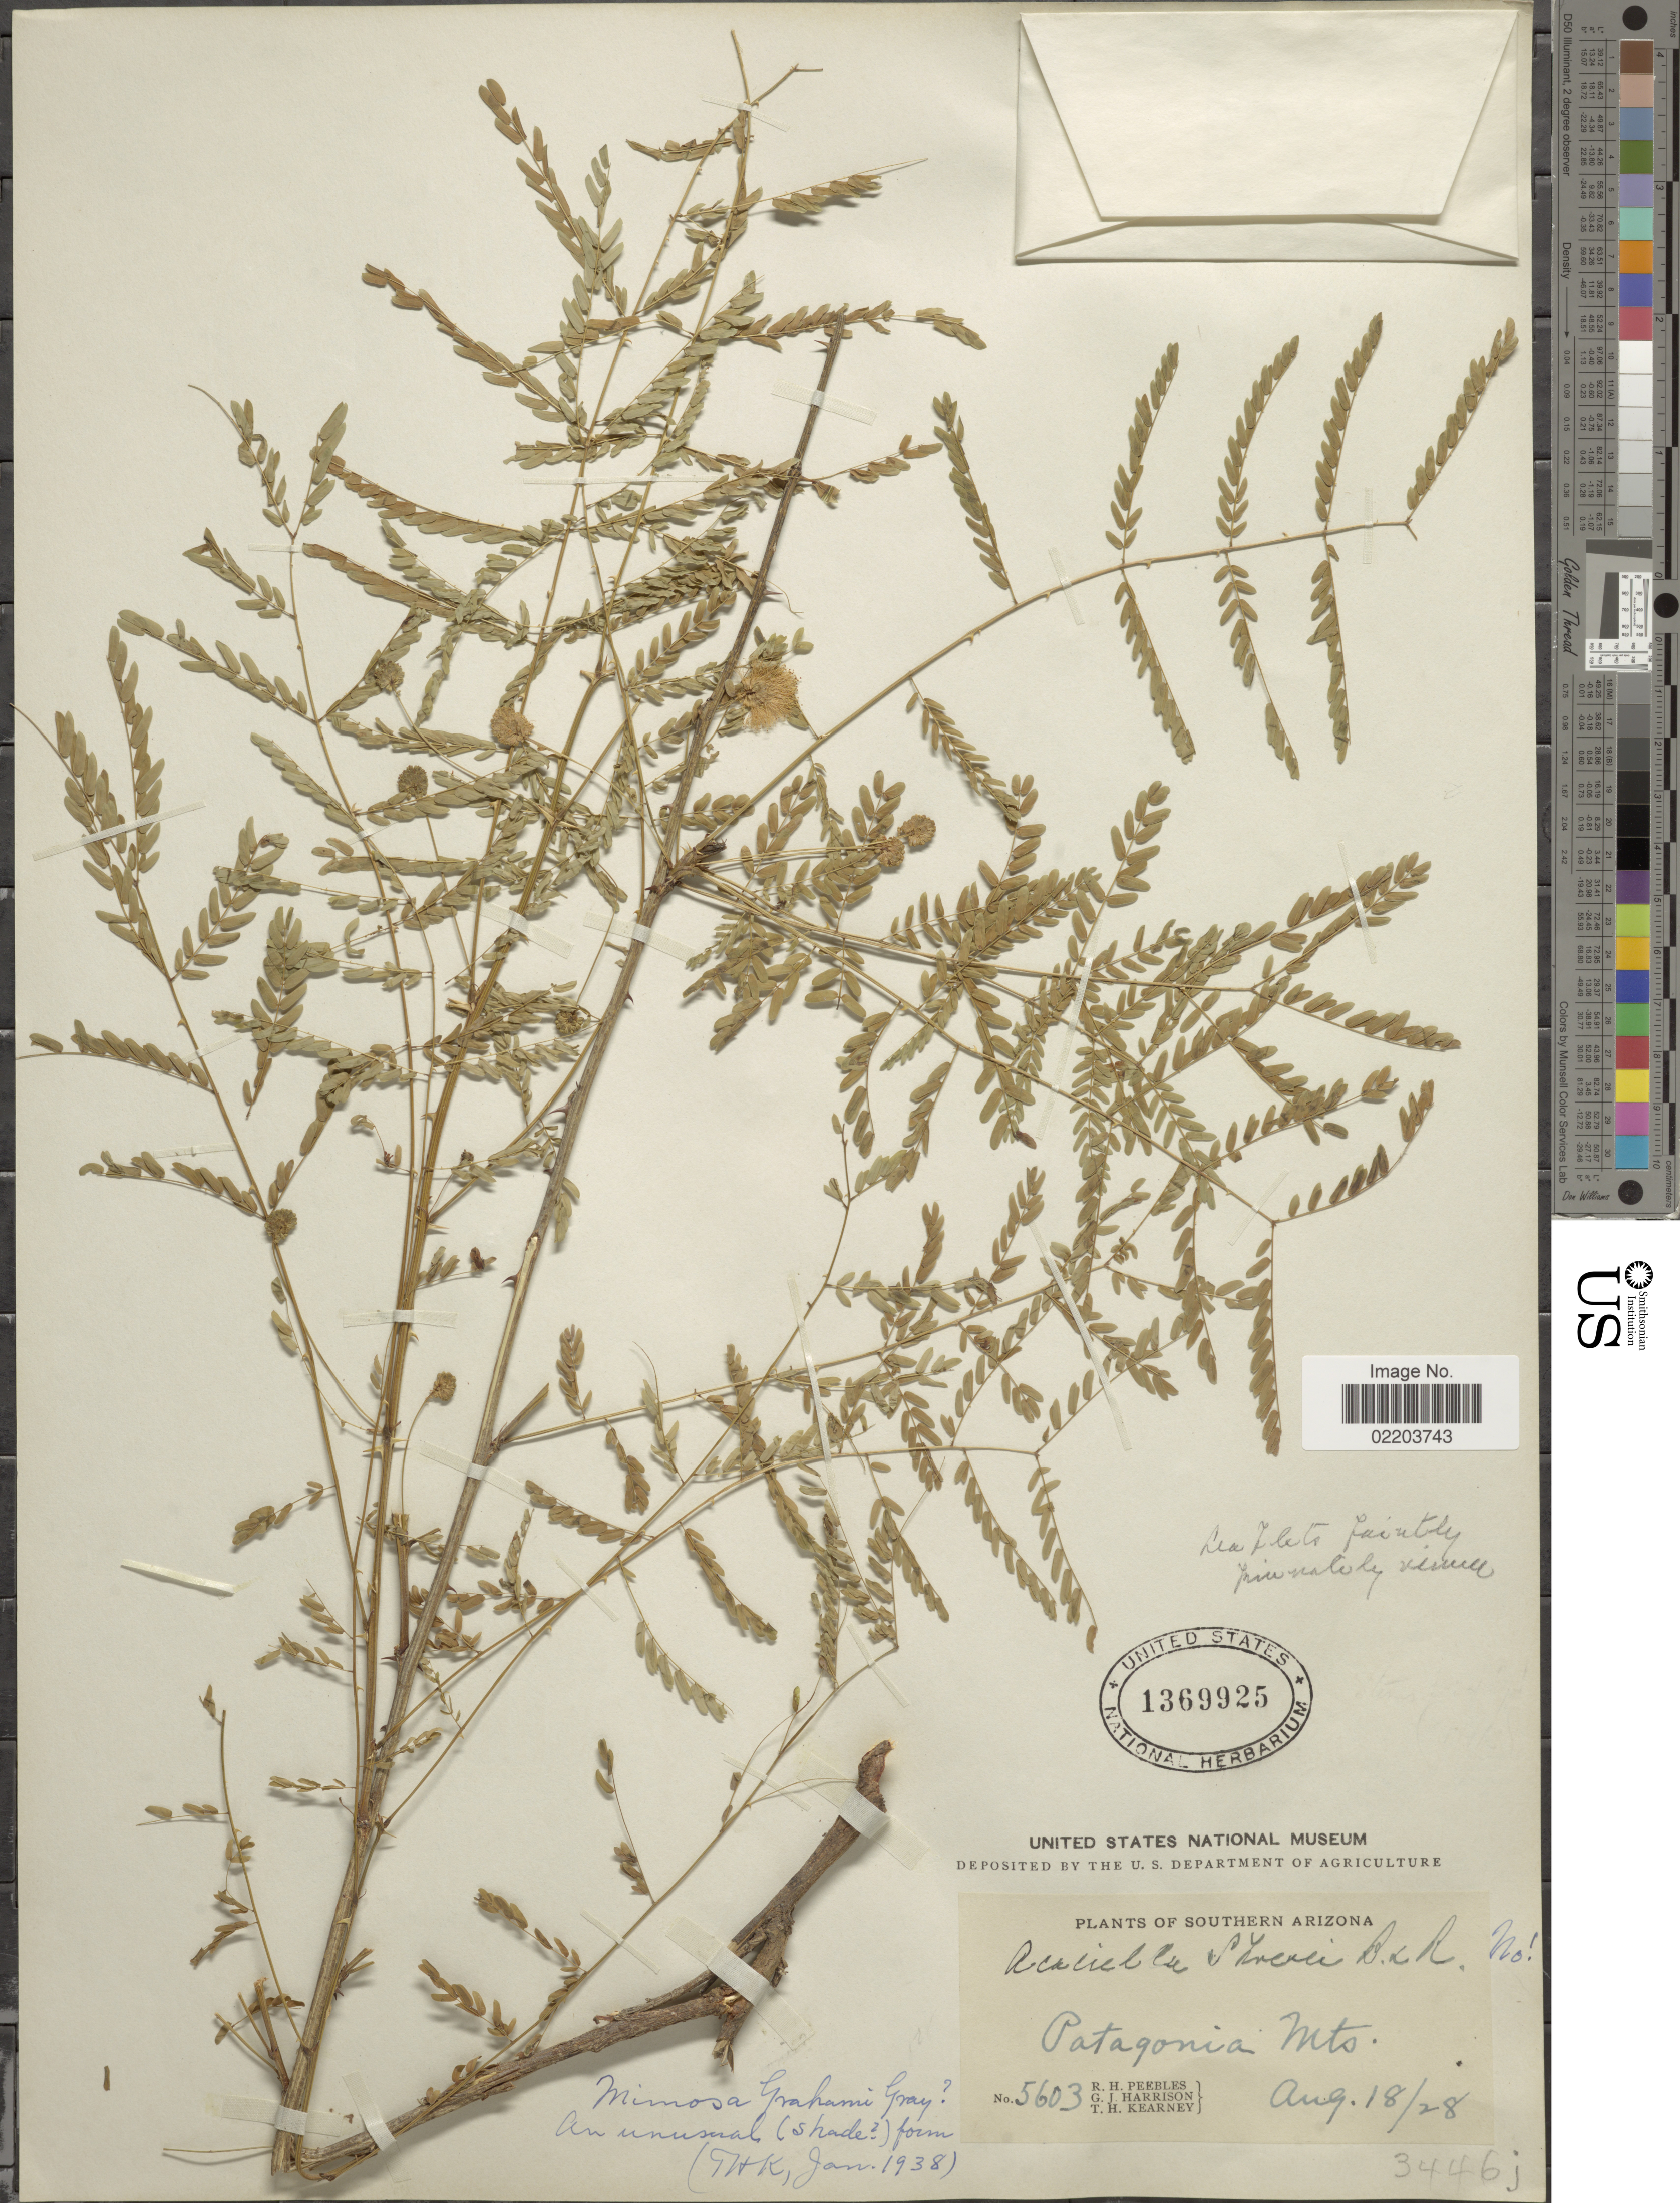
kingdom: Plantae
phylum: Tracheophyta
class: Magnoliopsida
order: Fabales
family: Fabaceae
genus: Mimosa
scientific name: Mimosa grahamii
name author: A. Gray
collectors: R. H. Peebles, G. J. Harrison & T. H. Kearney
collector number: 5603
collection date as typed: Transcribed d/m/y: 18/8/28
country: United States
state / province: Arizona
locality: Southern Arizona, Patagonia Mts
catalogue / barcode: US 1369925